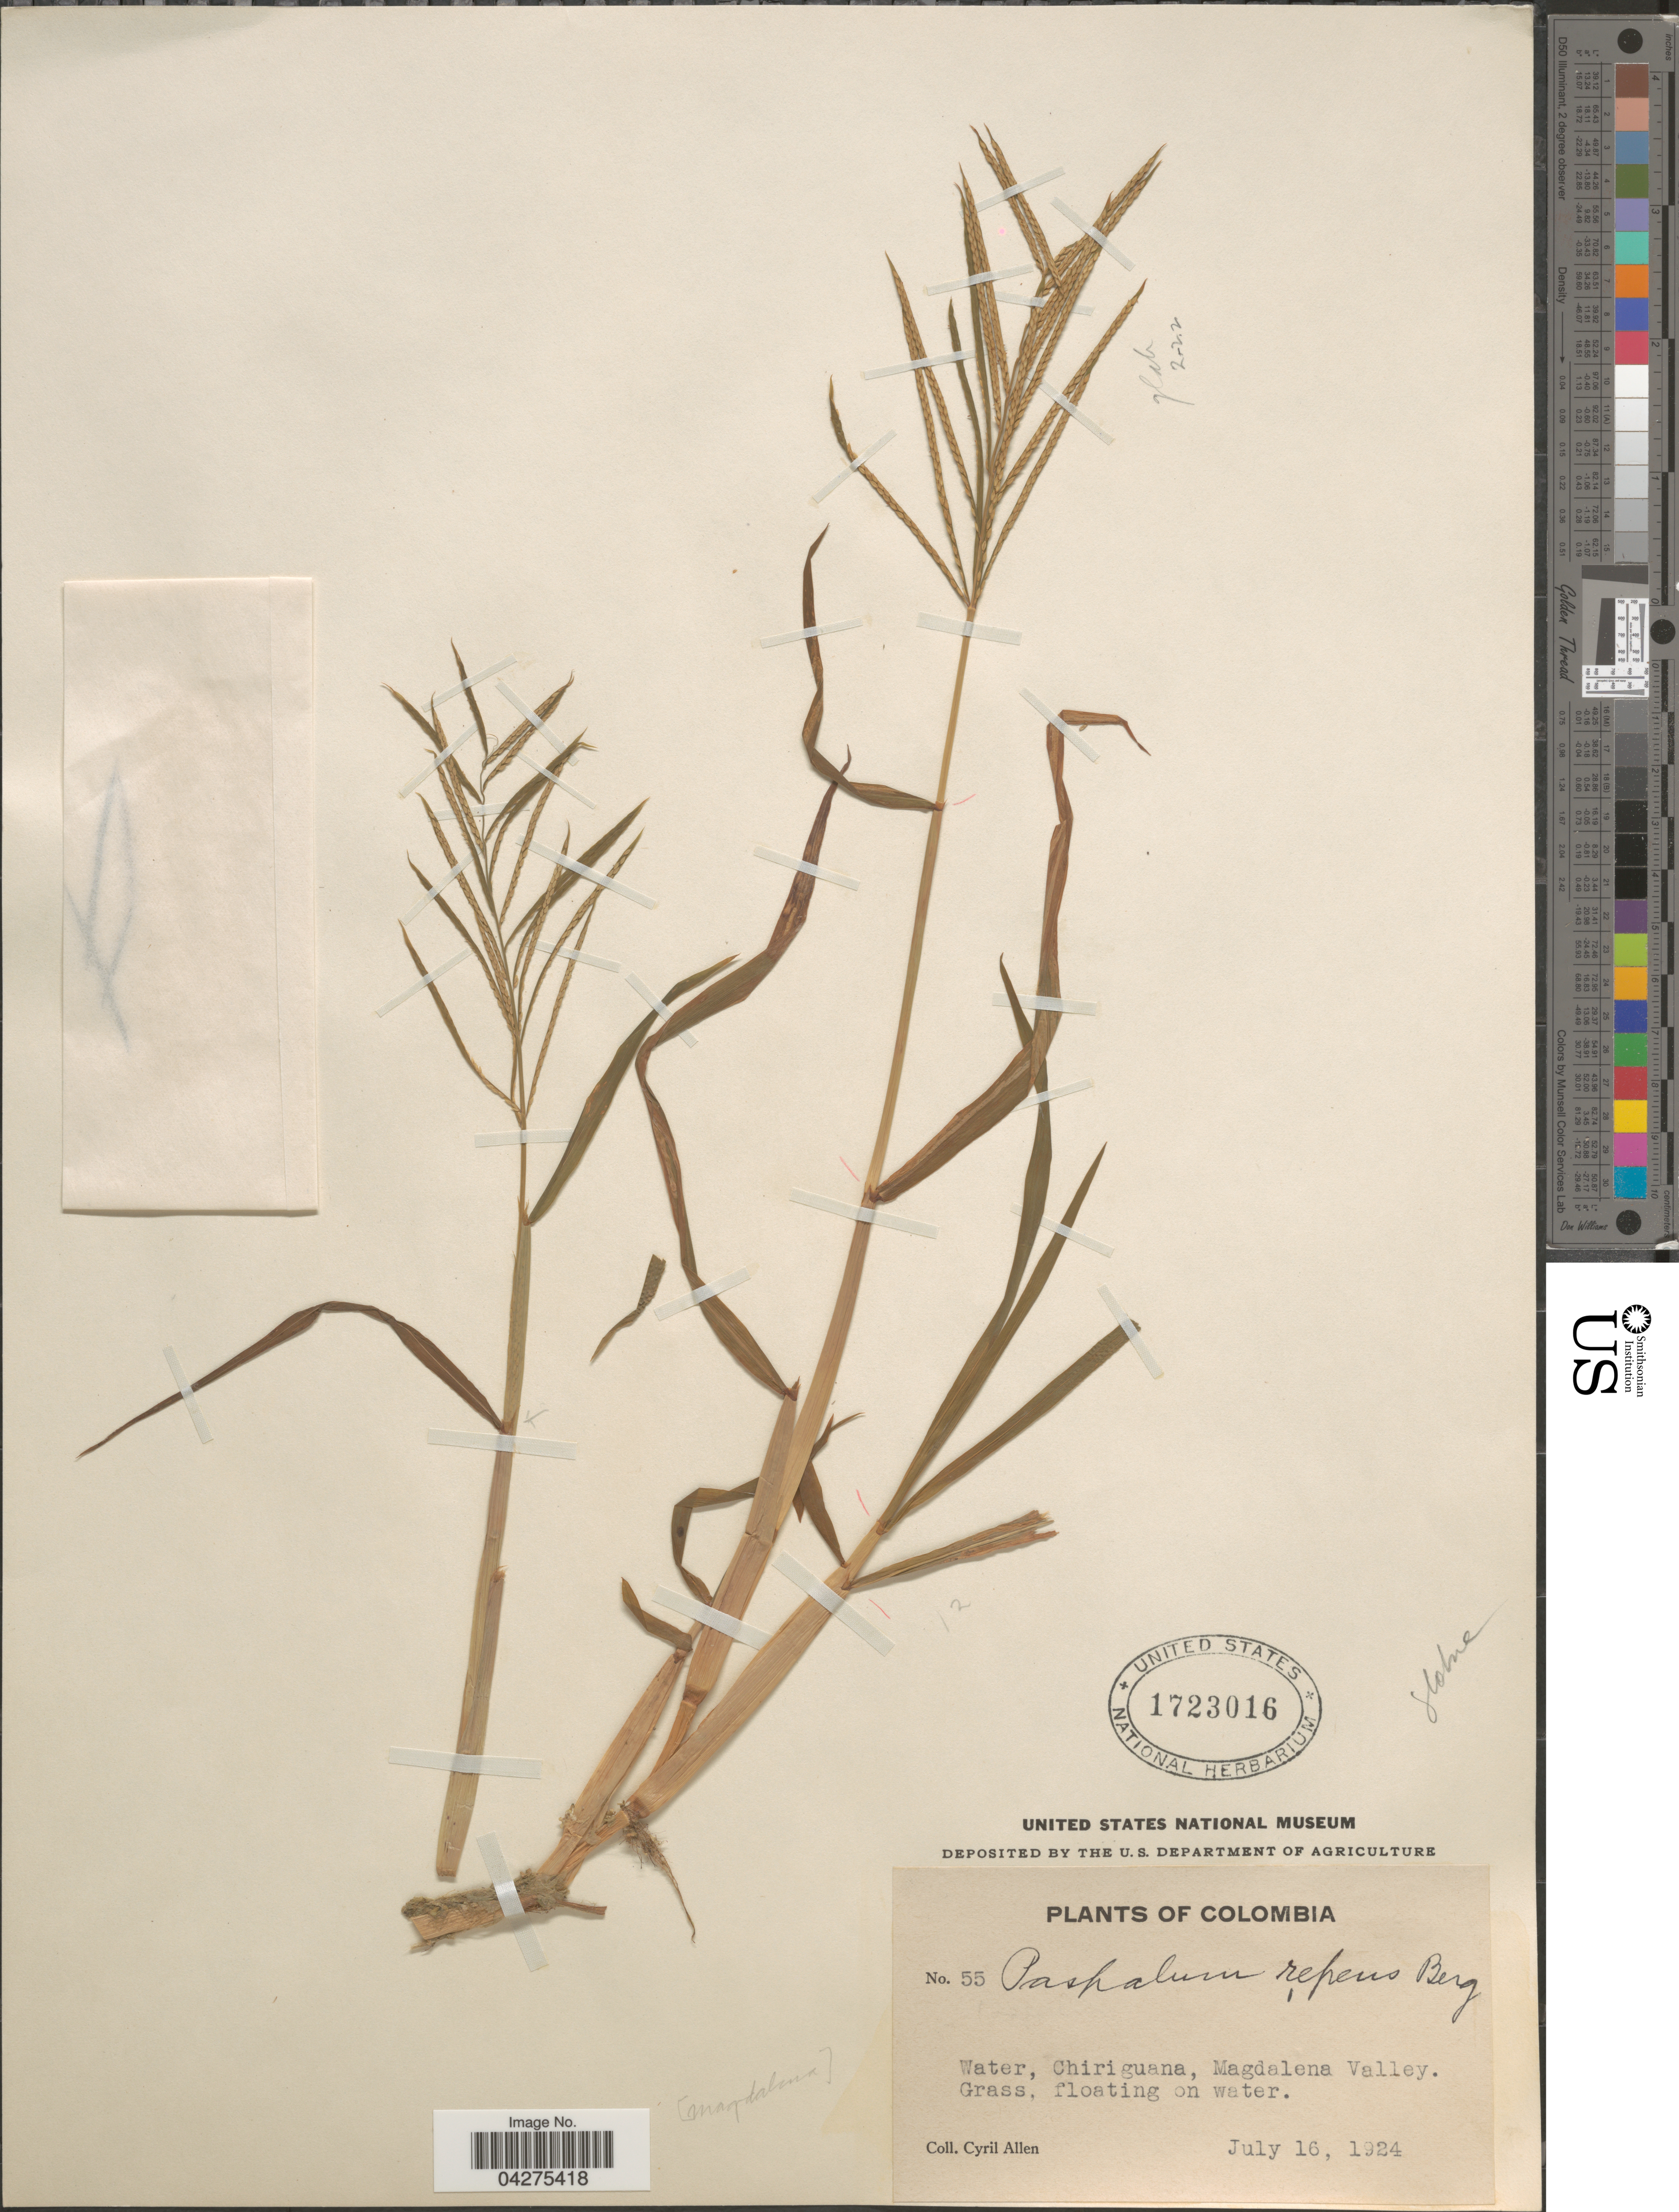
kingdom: Plantae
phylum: Tracheophyta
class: Liliopsida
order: Poales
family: Poaceae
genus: Paspalum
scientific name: Paspalum repens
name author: P.J. Bergius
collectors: C. Allen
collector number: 55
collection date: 1924-07-16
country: Colombia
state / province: Magdalena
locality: Water, Chiriguana, Magdalena Valley.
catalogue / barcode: US 1723016